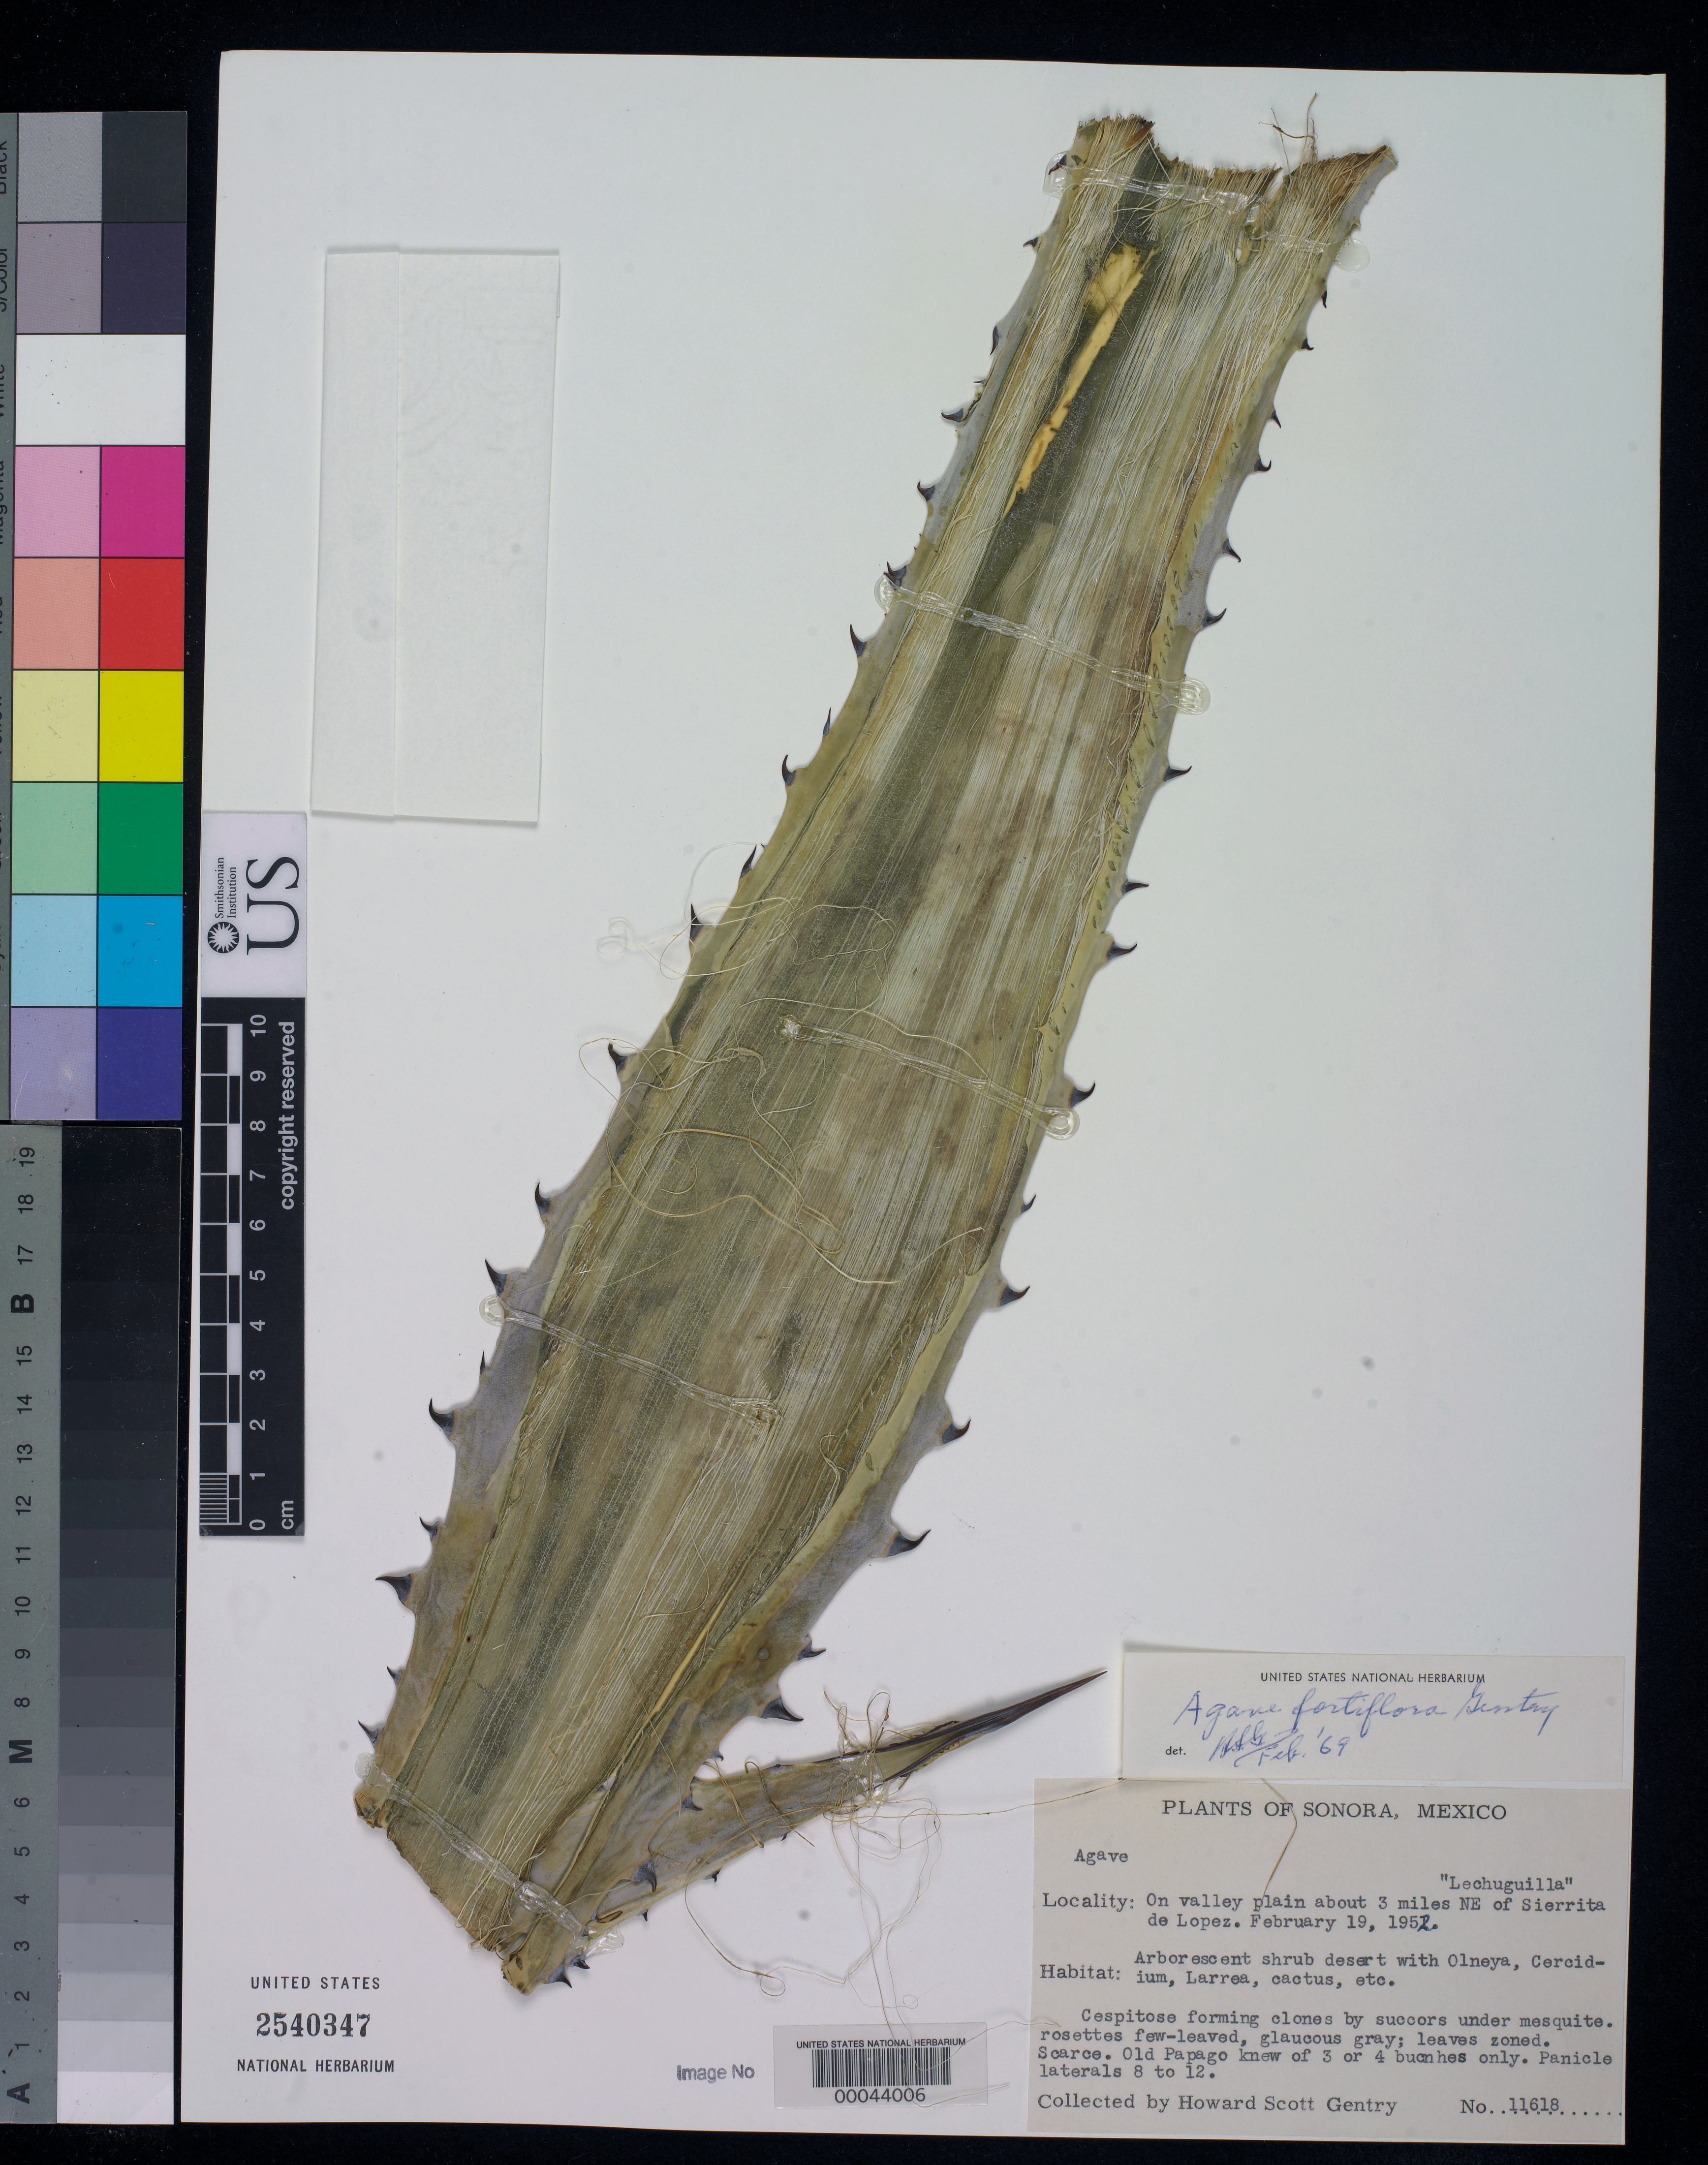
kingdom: Plantae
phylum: Tracheophyta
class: Liliopsida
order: Asparagales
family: Asparagaceae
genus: Agave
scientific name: Agave fortiflora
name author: Gentry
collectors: H. S. Gentry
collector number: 11618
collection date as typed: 19 Feb 1952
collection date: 1952-02-19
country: Mexico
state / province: Sonora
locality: On valley plain about 3 mi NE of sierrita de lopez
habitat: Arborescent shrub desert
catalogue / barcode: US 2540347